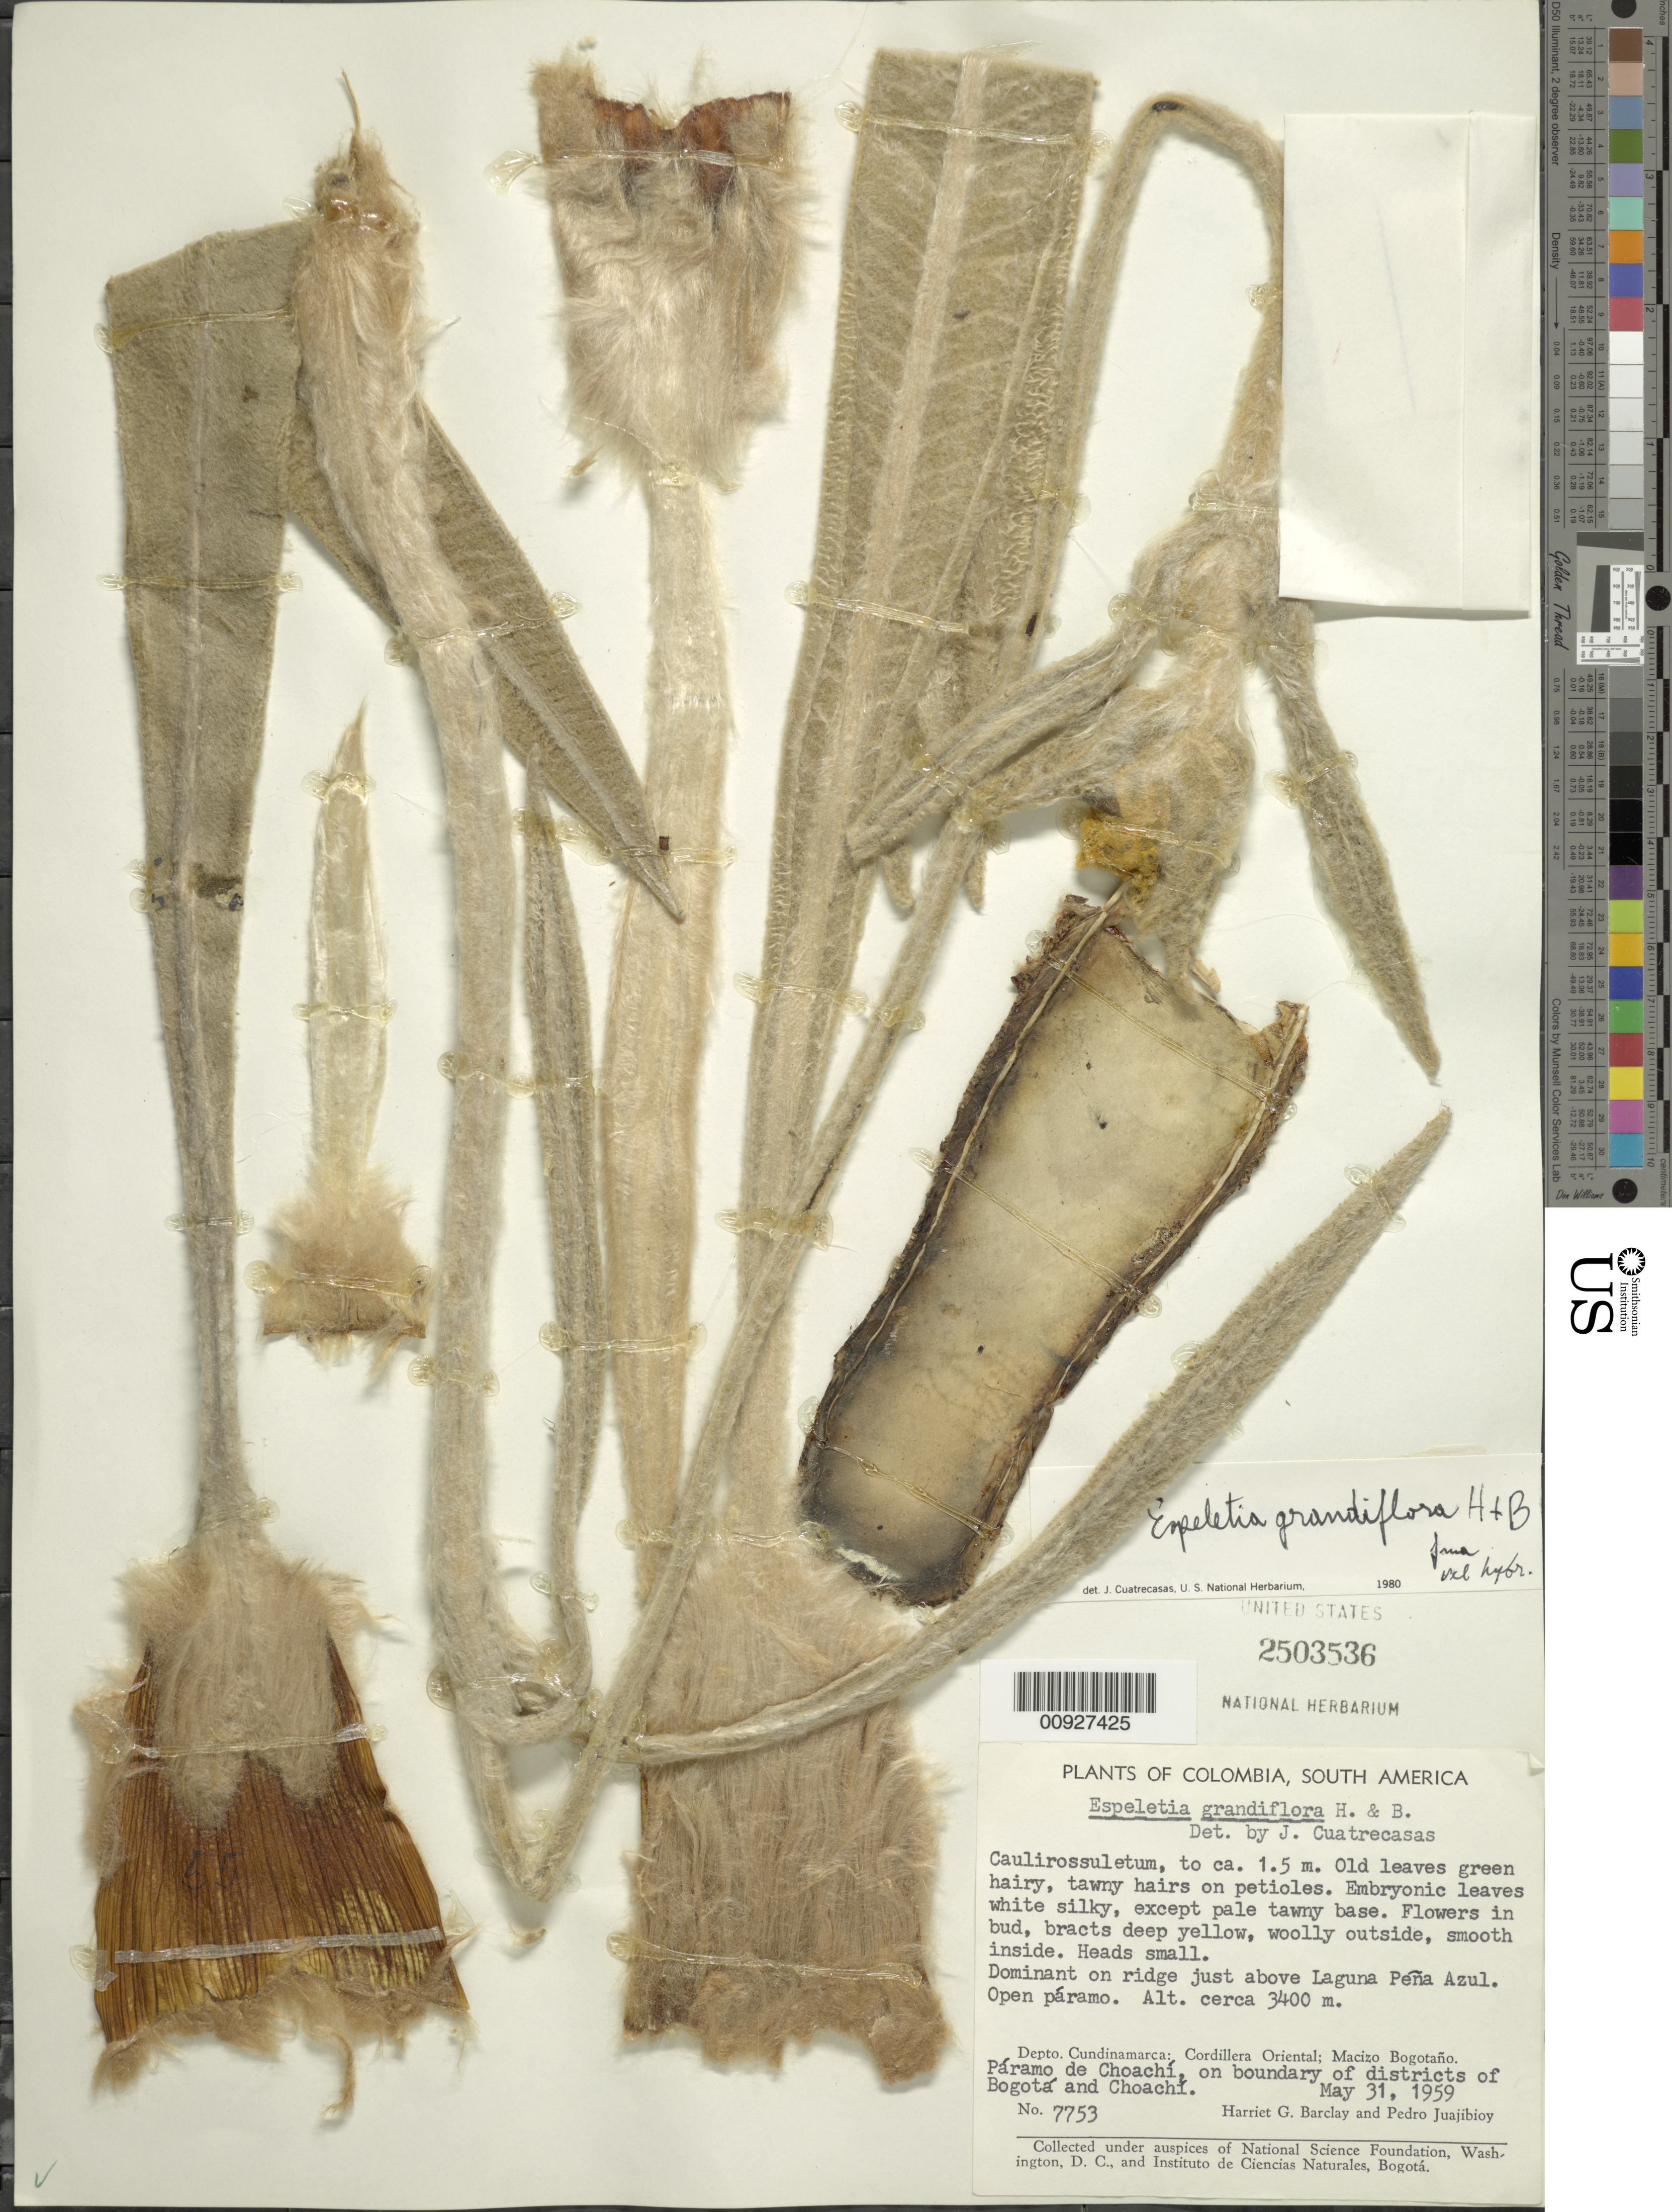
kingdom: Plantae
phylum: Tracheophyta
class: Magnoliopsida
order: Asterales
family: Asteraceae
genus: Espeletia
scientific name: Espeletia grandiflora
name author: Humb. & Bonpl.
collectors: H. G. Barclay & P. Juajibioy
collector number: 7753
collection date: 1959-05-31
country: Colombia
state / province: Cundinamarca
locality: P. de Choachí. On ridge just above Laguña Peña Azul. On bounday of district of Bogotá and Choachí, Cordillera Oriental.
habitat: Open páramo.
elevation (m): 3400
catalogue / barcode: US 2503536